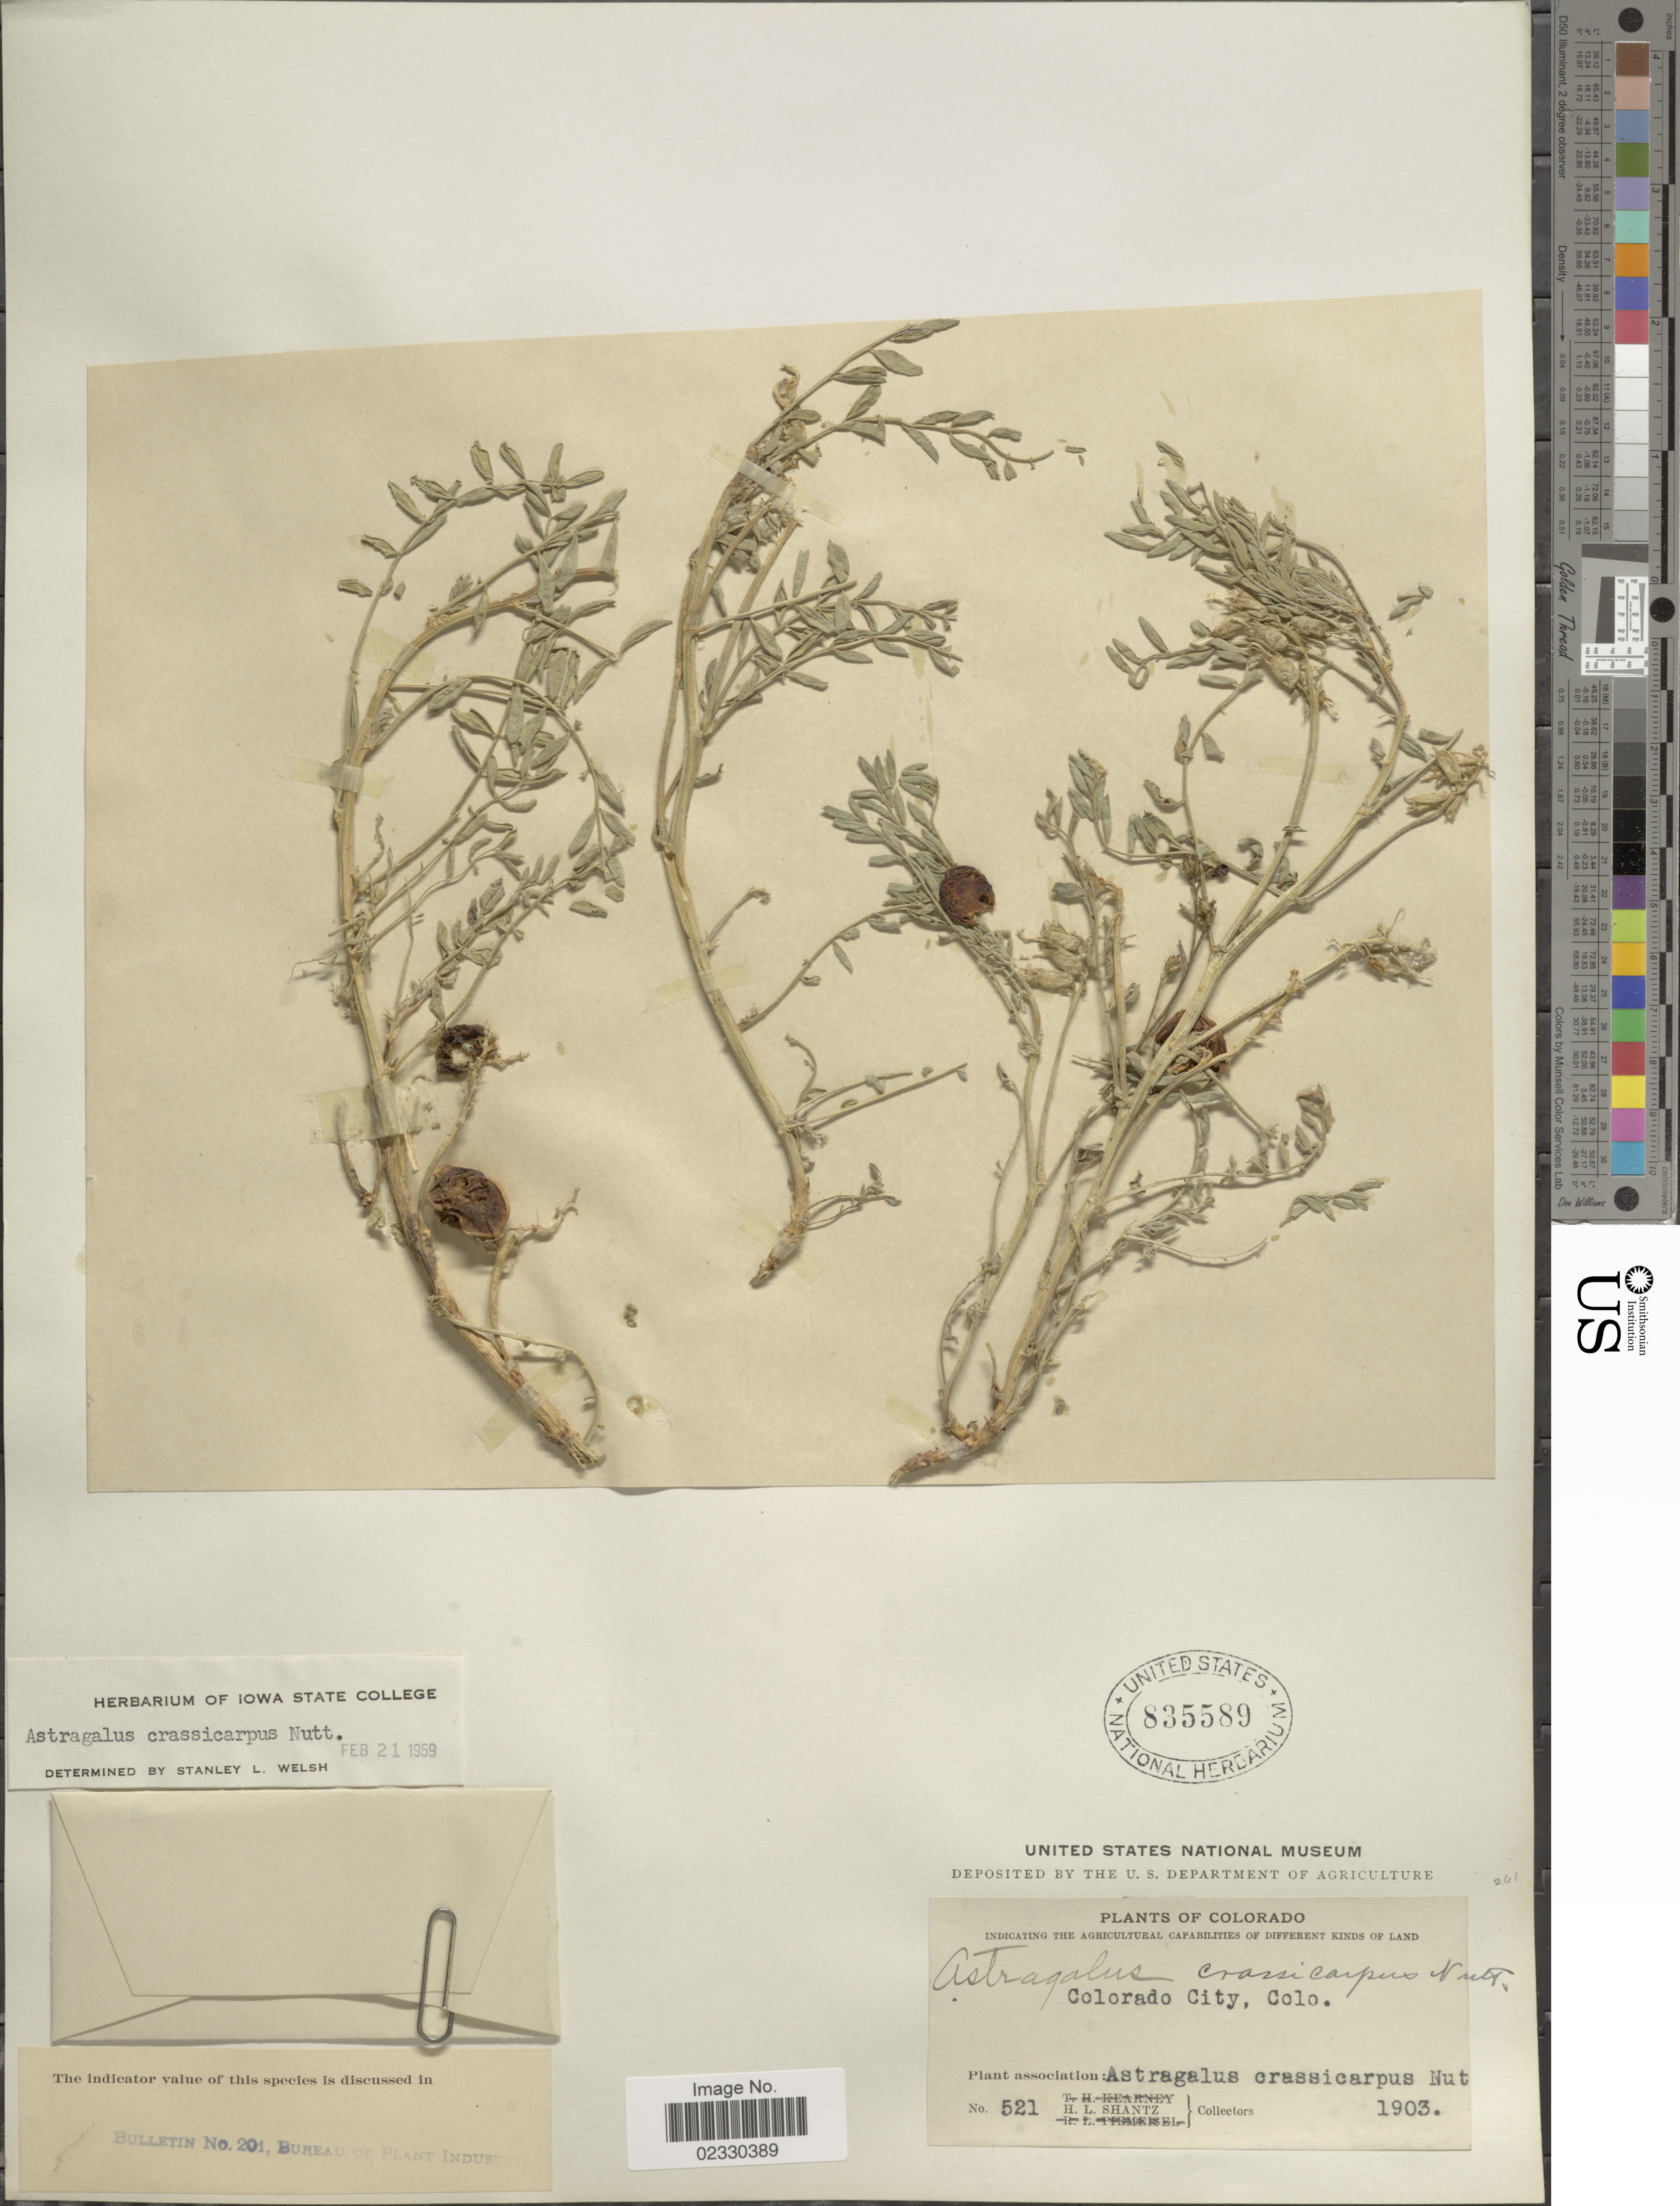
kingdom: Plantae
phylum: Tracheophyta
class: Magnoliopsida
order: Fabales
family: Fabaceae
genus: Astragalus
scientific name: Astragalus crassicarpus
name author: Nutt.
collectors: H. Shantz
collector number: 521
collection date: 1903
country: United States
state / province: Colorado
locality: Colorado City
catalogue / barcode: US 835589